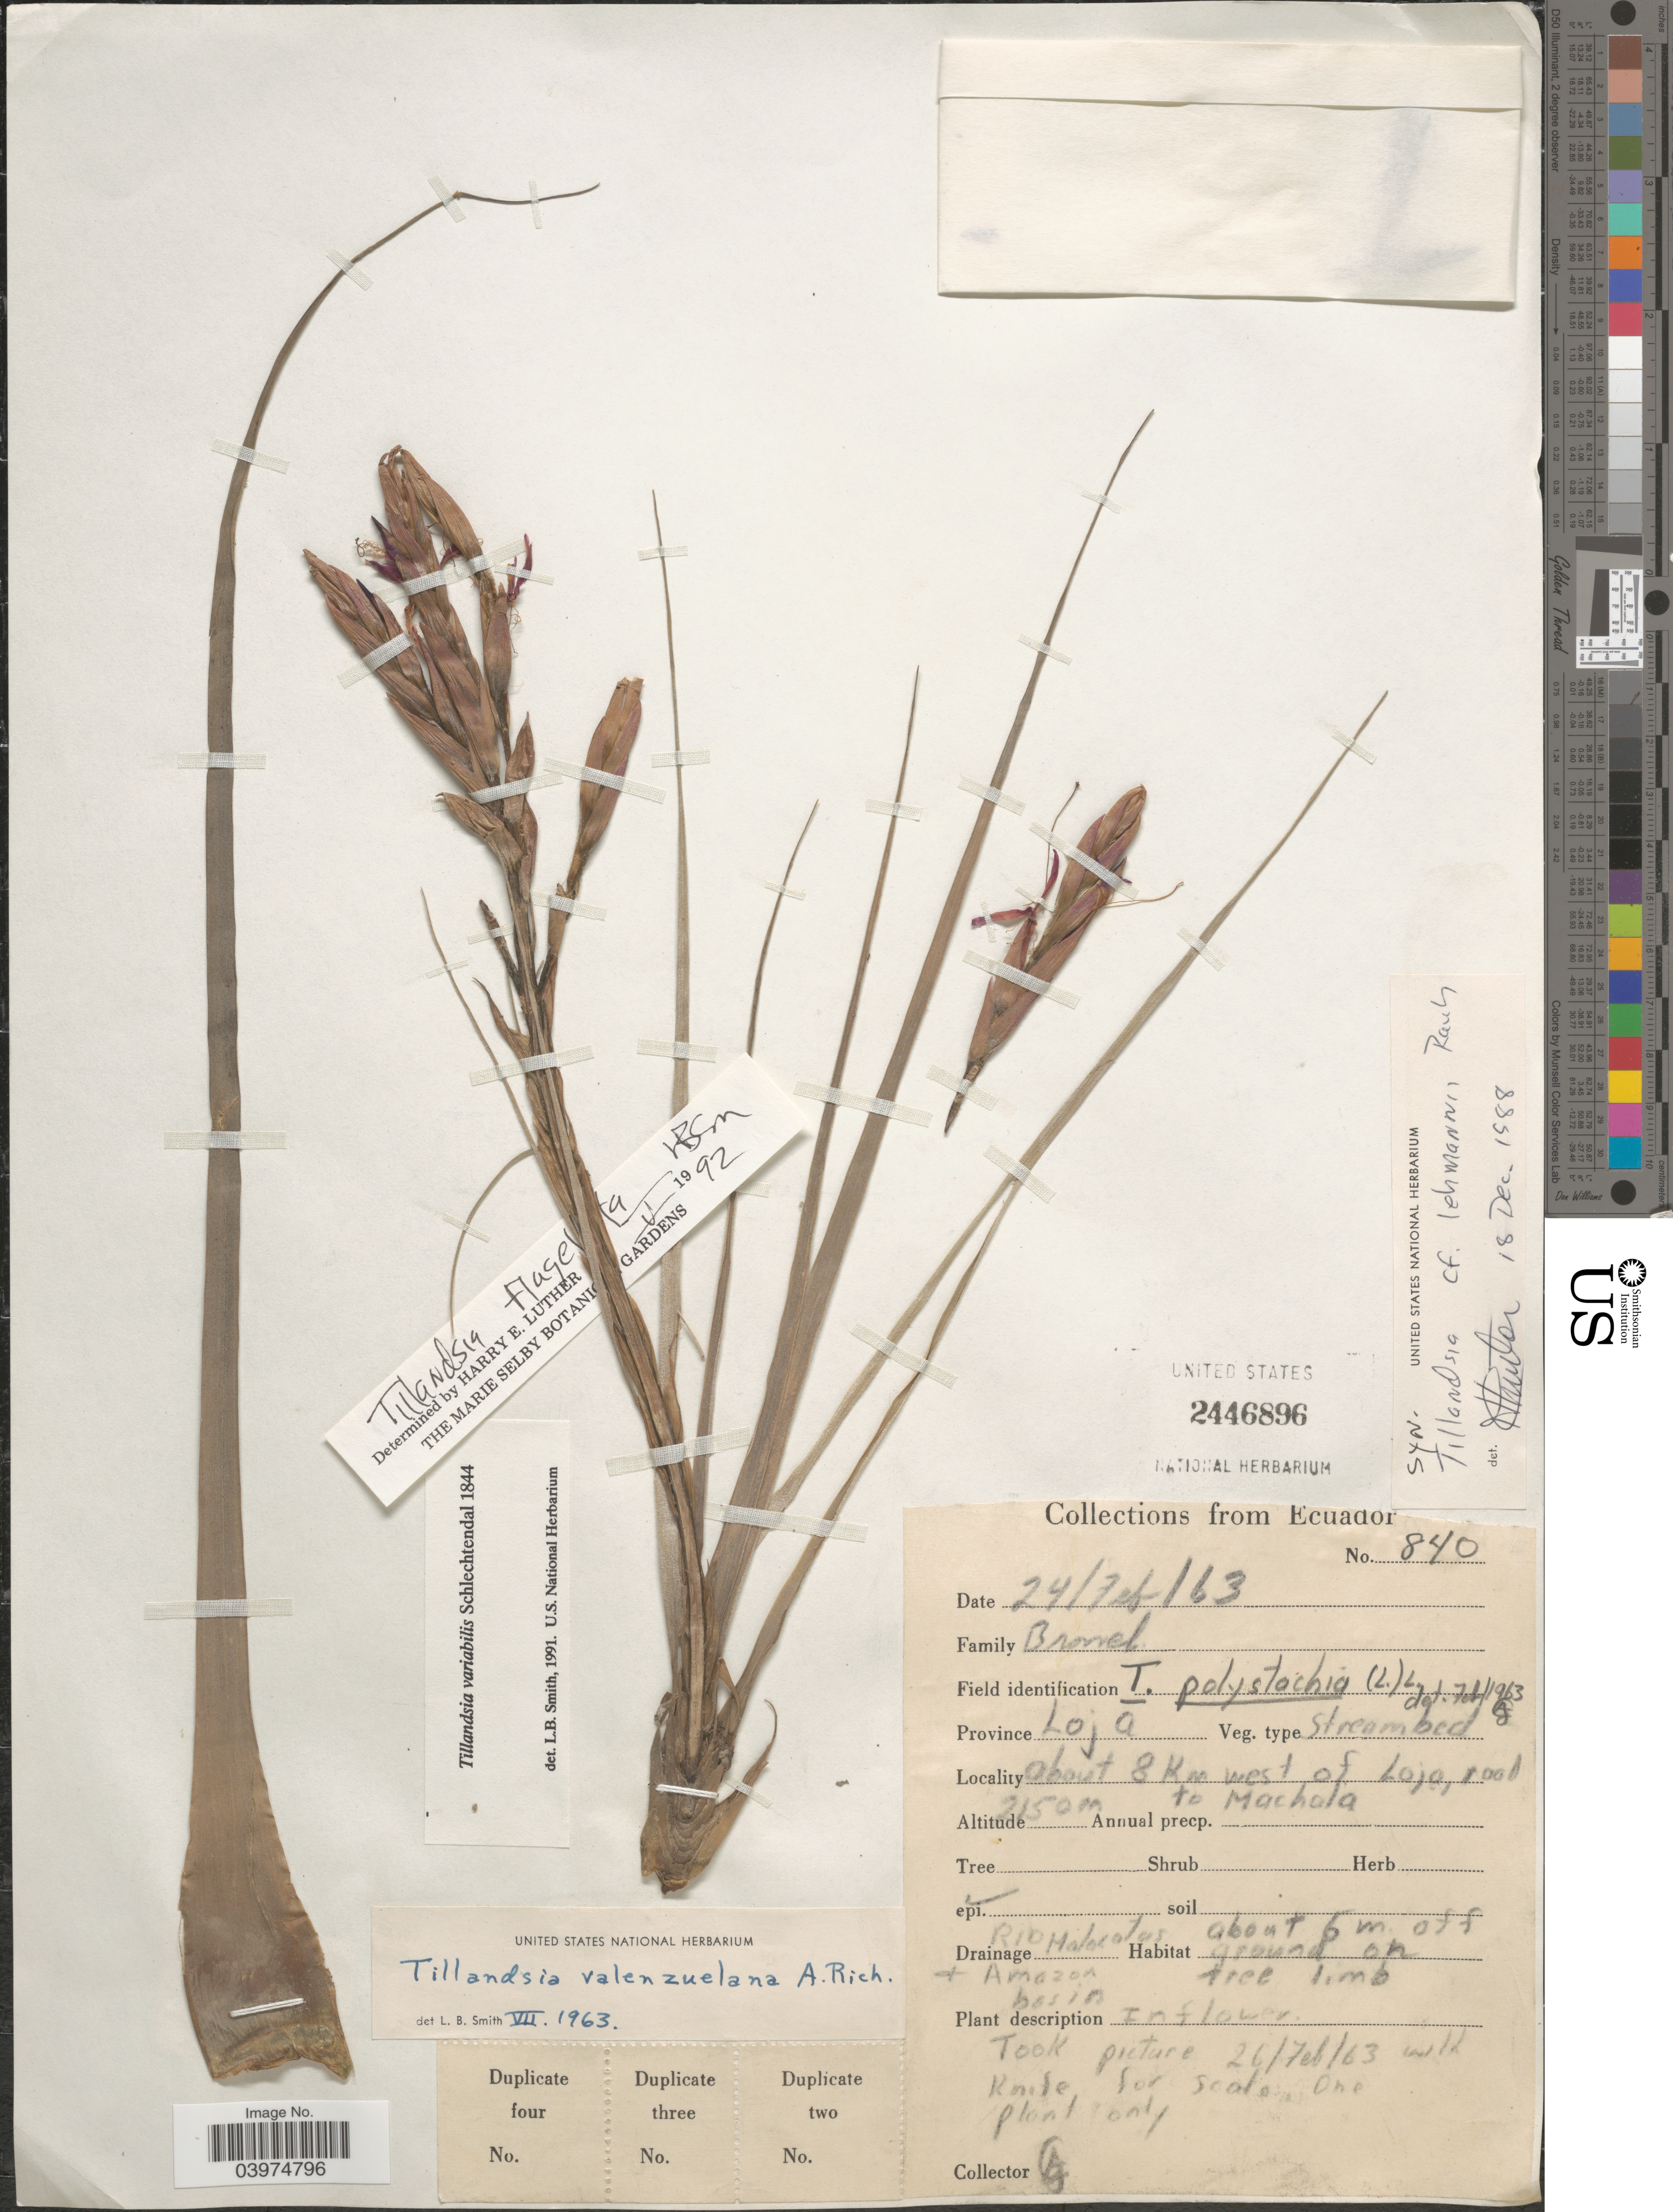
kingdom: Plantae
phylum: Tracheophyta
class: Liliopsida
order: Poales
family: Bromeliaceae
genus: Tillandsia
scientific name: Tillandsia variabilis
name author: Schltdl.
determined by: Smith, Lyman B., (US), NMNH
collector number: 840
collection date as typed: Transcribed d/m/y: 24/2/63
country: Ecuador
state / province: Loja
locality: About 8 Km west of Loja, road to Machola.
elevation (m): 2150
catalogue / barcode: US 2446896